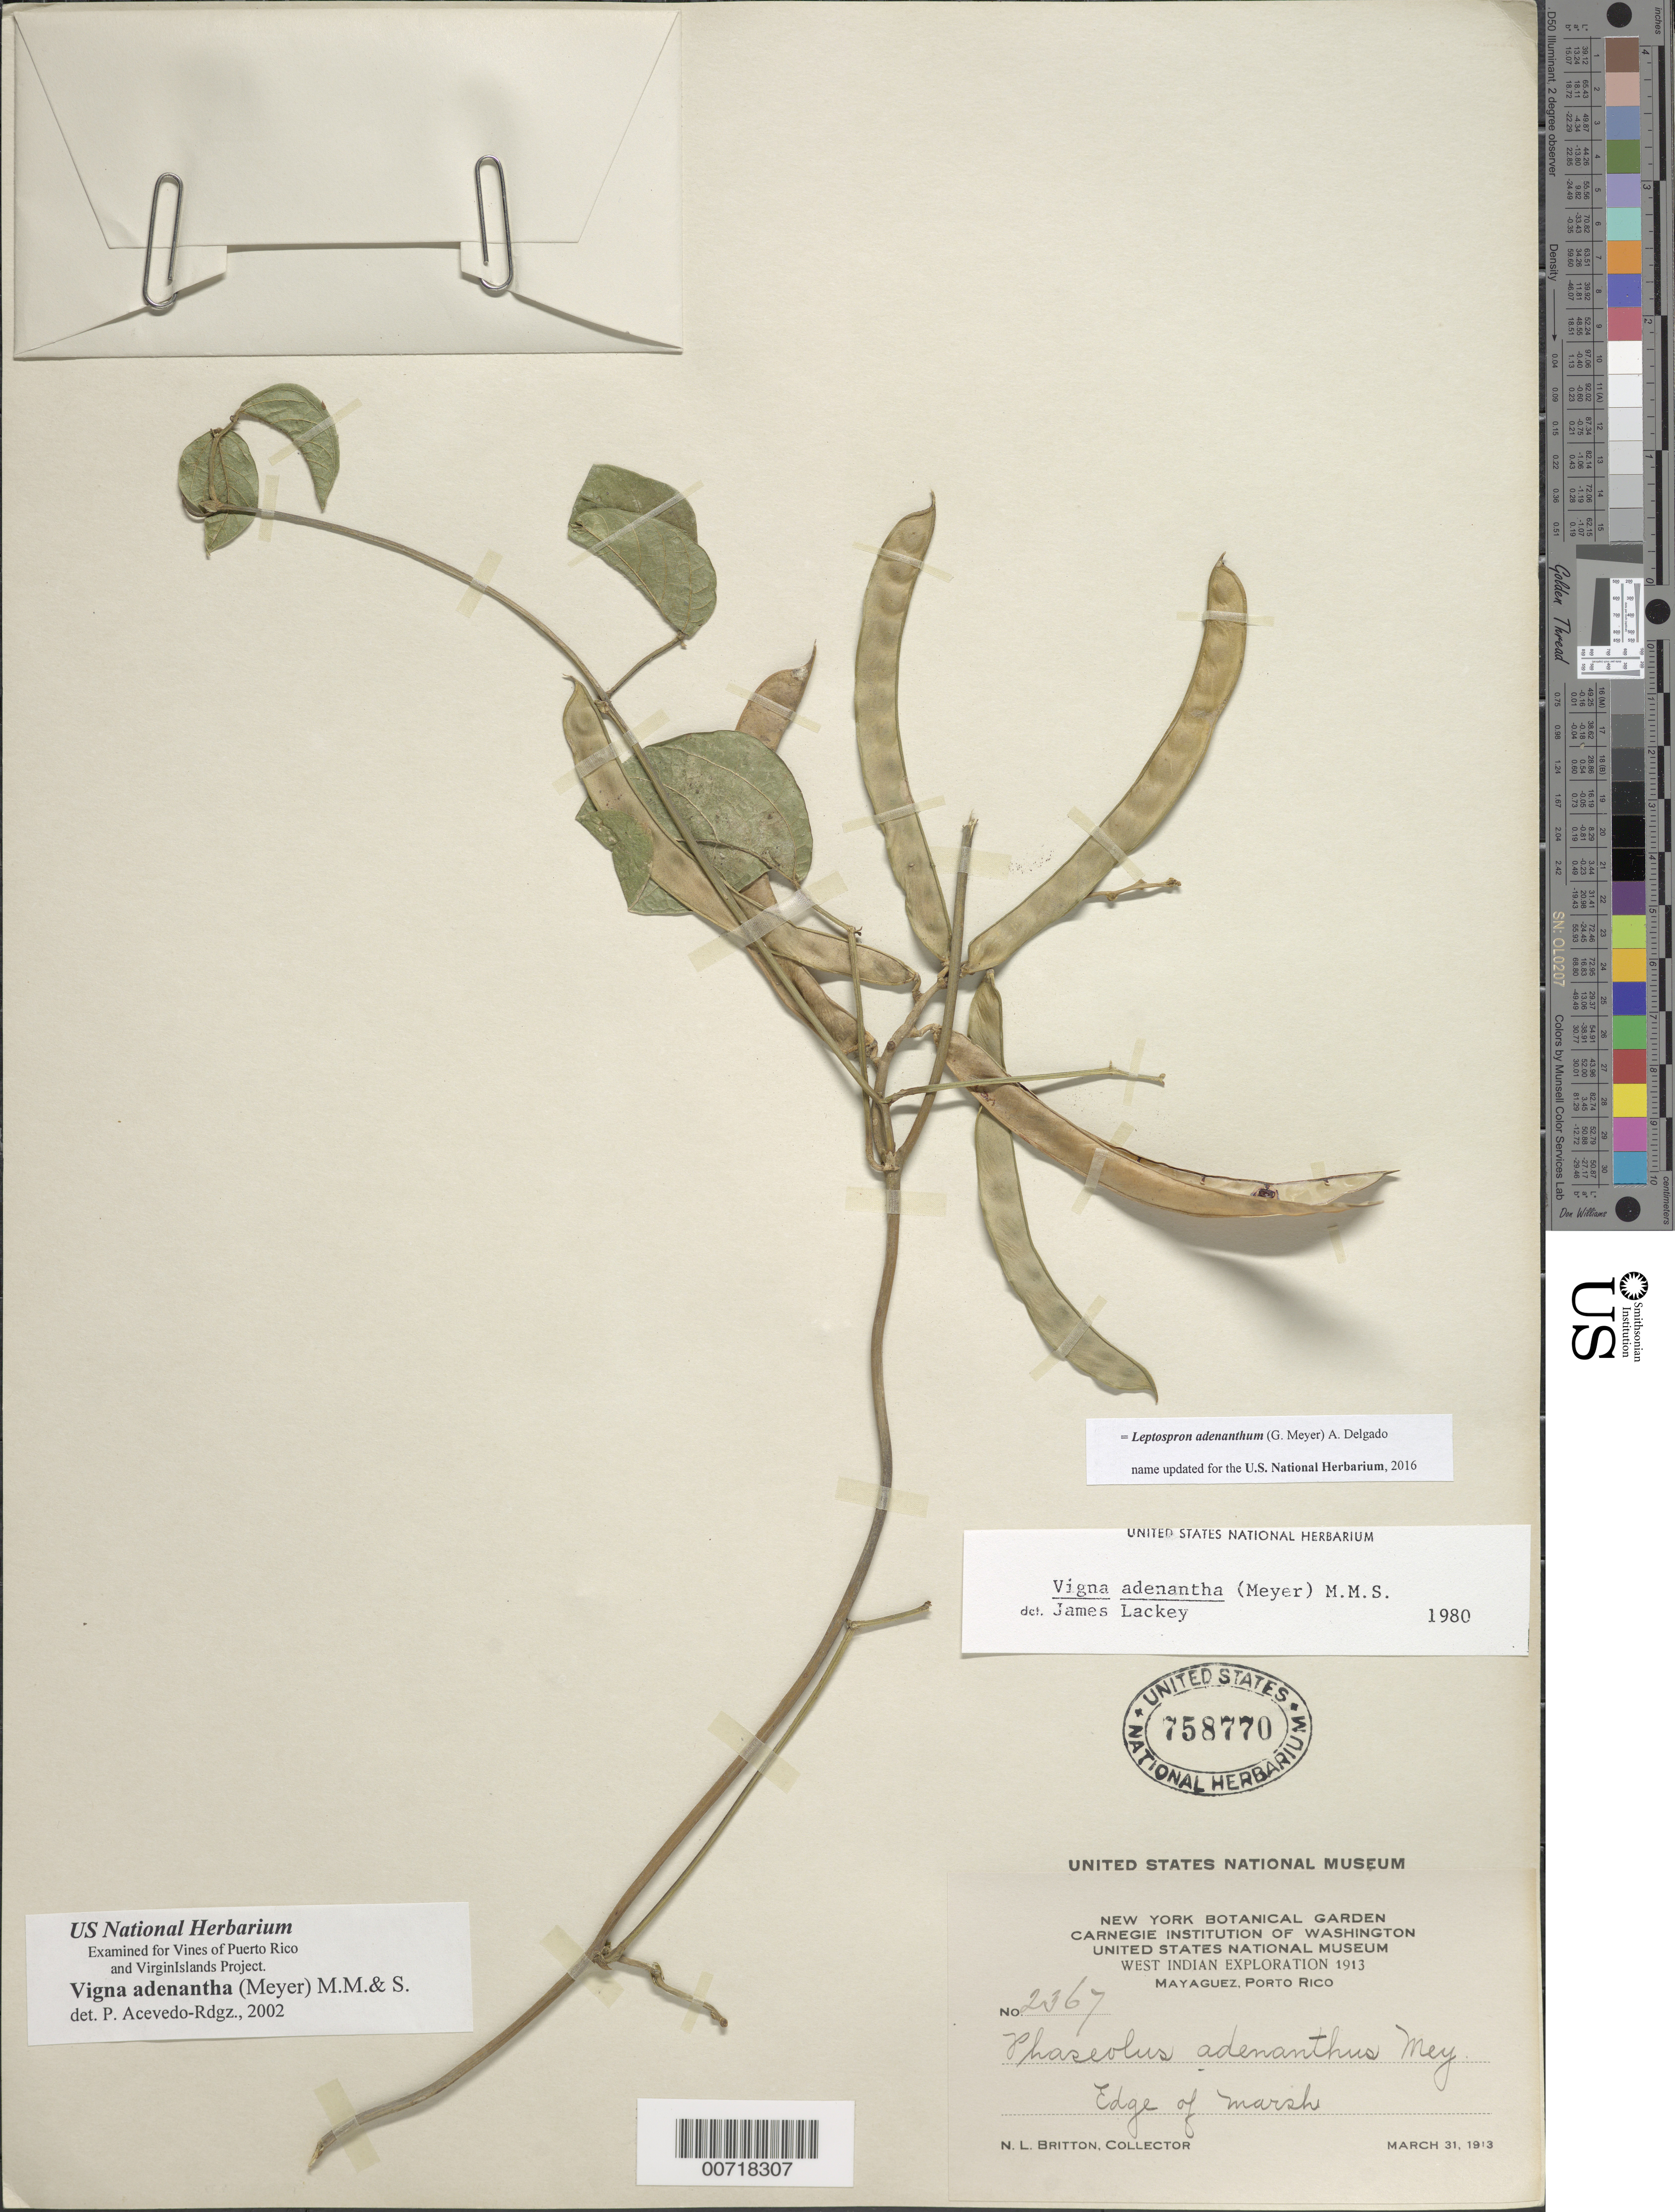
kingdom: Plantae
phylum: Tracheophyta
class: Magnoliopsida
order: Fabales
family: Fabaceae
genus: Leptospron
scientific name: Leptospron adenanthum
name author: (G. Mey.) A. Delgado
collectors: N. Britton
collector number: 2367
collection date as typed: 31 Mar 1913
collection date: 1913-03-31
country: Puerto Rico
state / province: Mayagüez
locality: Mayaguez.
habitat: Edge of marsh.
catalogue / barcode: US 758770